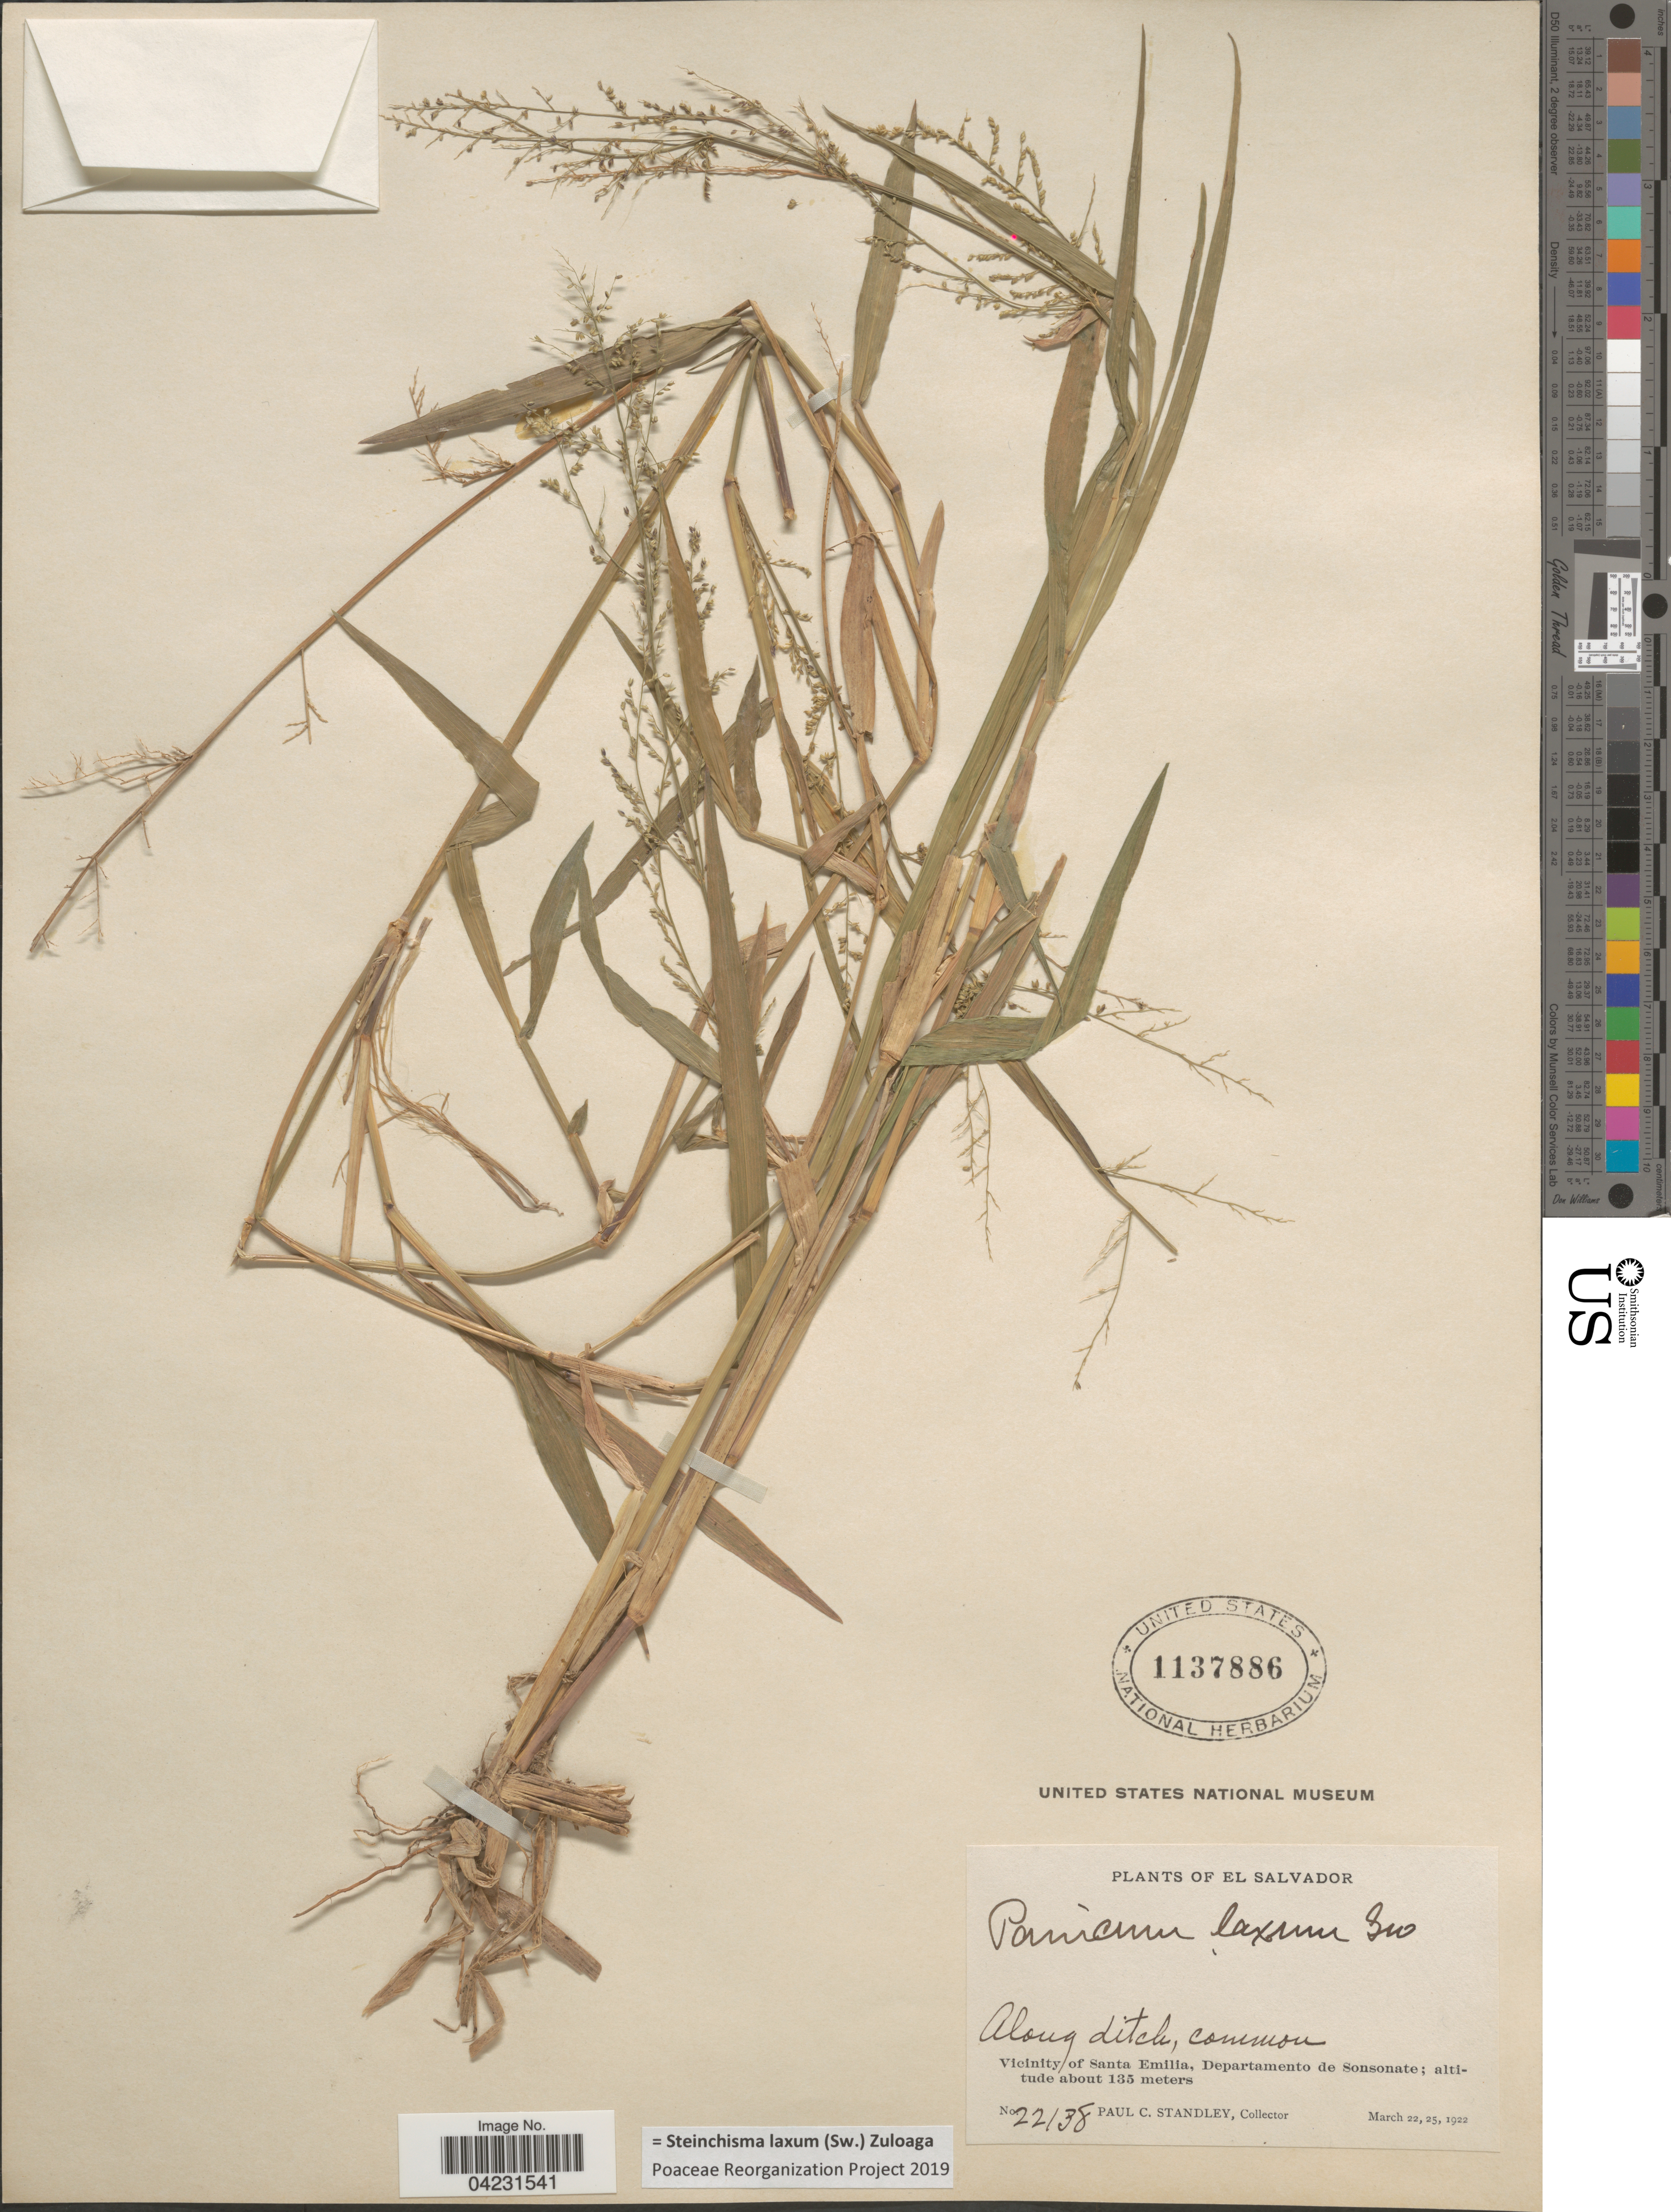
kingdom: Plantae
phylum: Tracheophyta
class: Liliopsida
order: Poales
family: Poaceae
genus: Steinchisma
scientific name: Steinchisma laxum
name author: (Sw.) Zuloaga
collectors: P. C. Standley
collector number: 22138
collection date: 1922-03-22/1922-03-25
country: El Salvador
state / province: Sonsonate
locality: Vicinity of Santa Emilia, Departamento de Sonsonate.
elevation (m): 135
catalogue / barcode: US 1137886